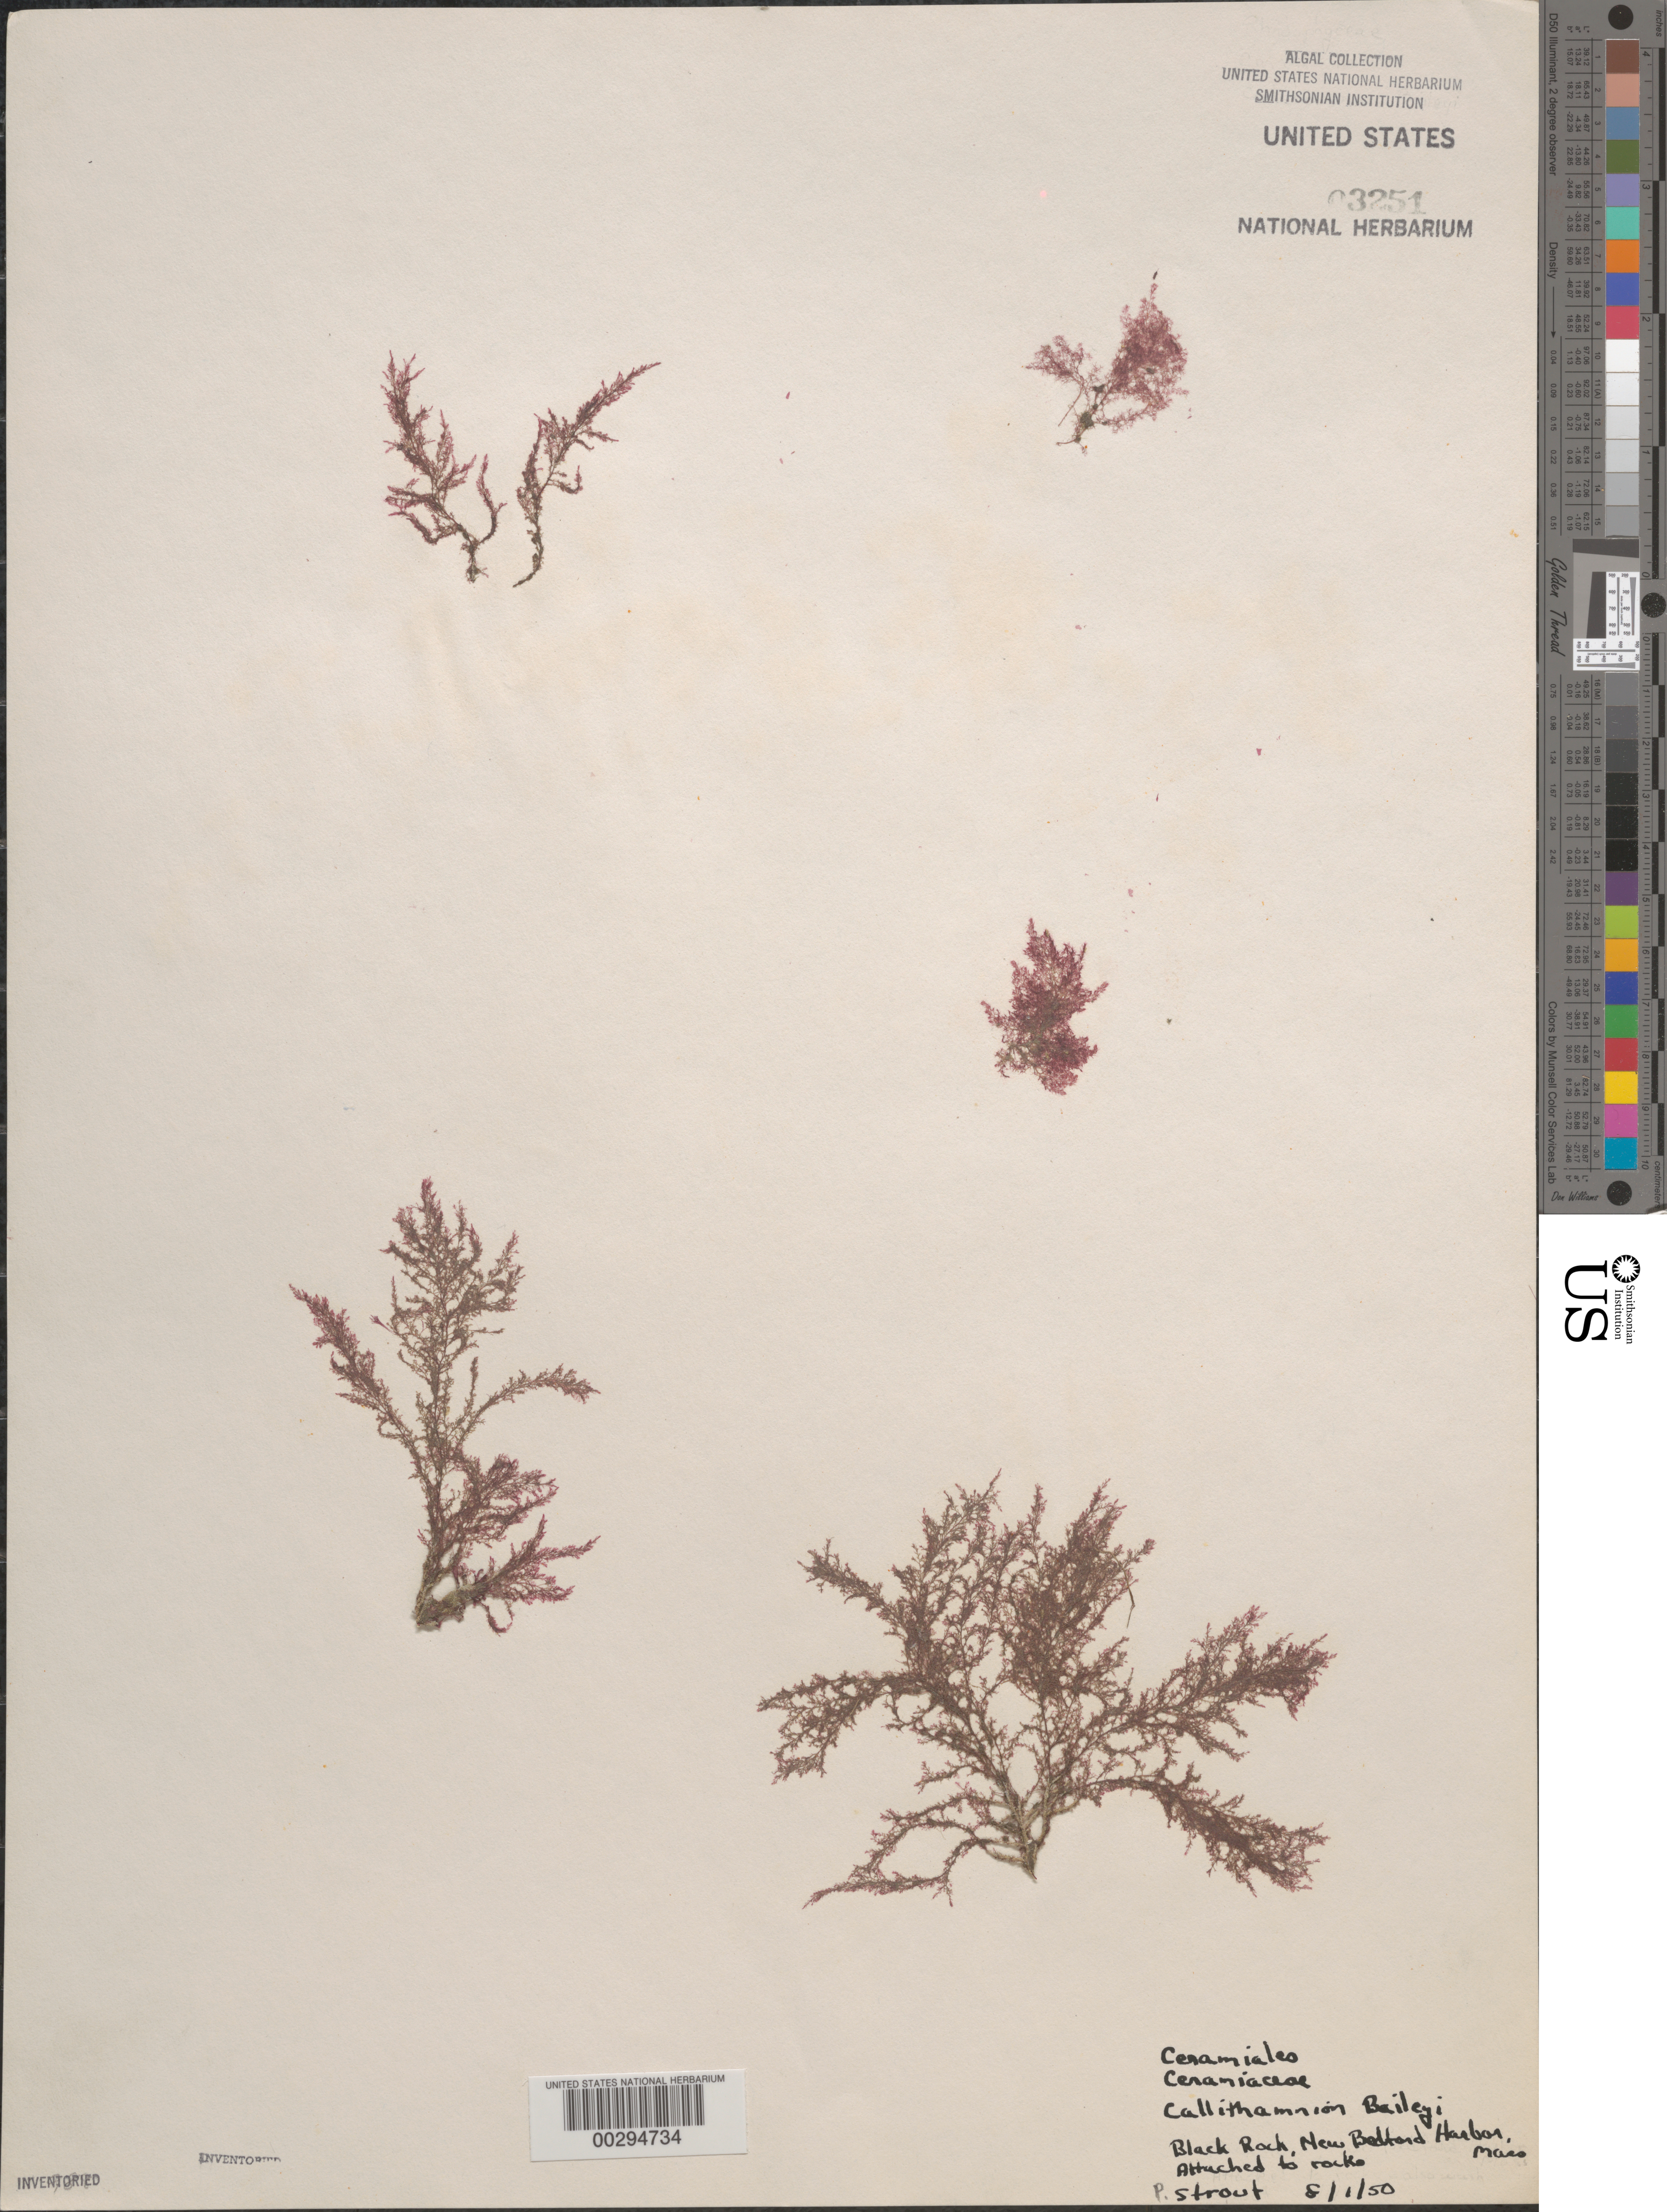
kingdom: Plantae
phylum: Rhodophyta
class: Florideophyceae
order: Ceramiales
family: Callithamniaceae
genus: Callithamnion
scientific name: Callithamnion tetragonum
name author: (With.) S.F. Gray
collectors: P. Strout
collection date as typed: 01 Aug 1950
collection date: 1950-08-01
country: United States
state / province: Massachusetts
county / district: Bristol County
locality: Black Rock, New Bedford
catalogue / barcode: US 3251